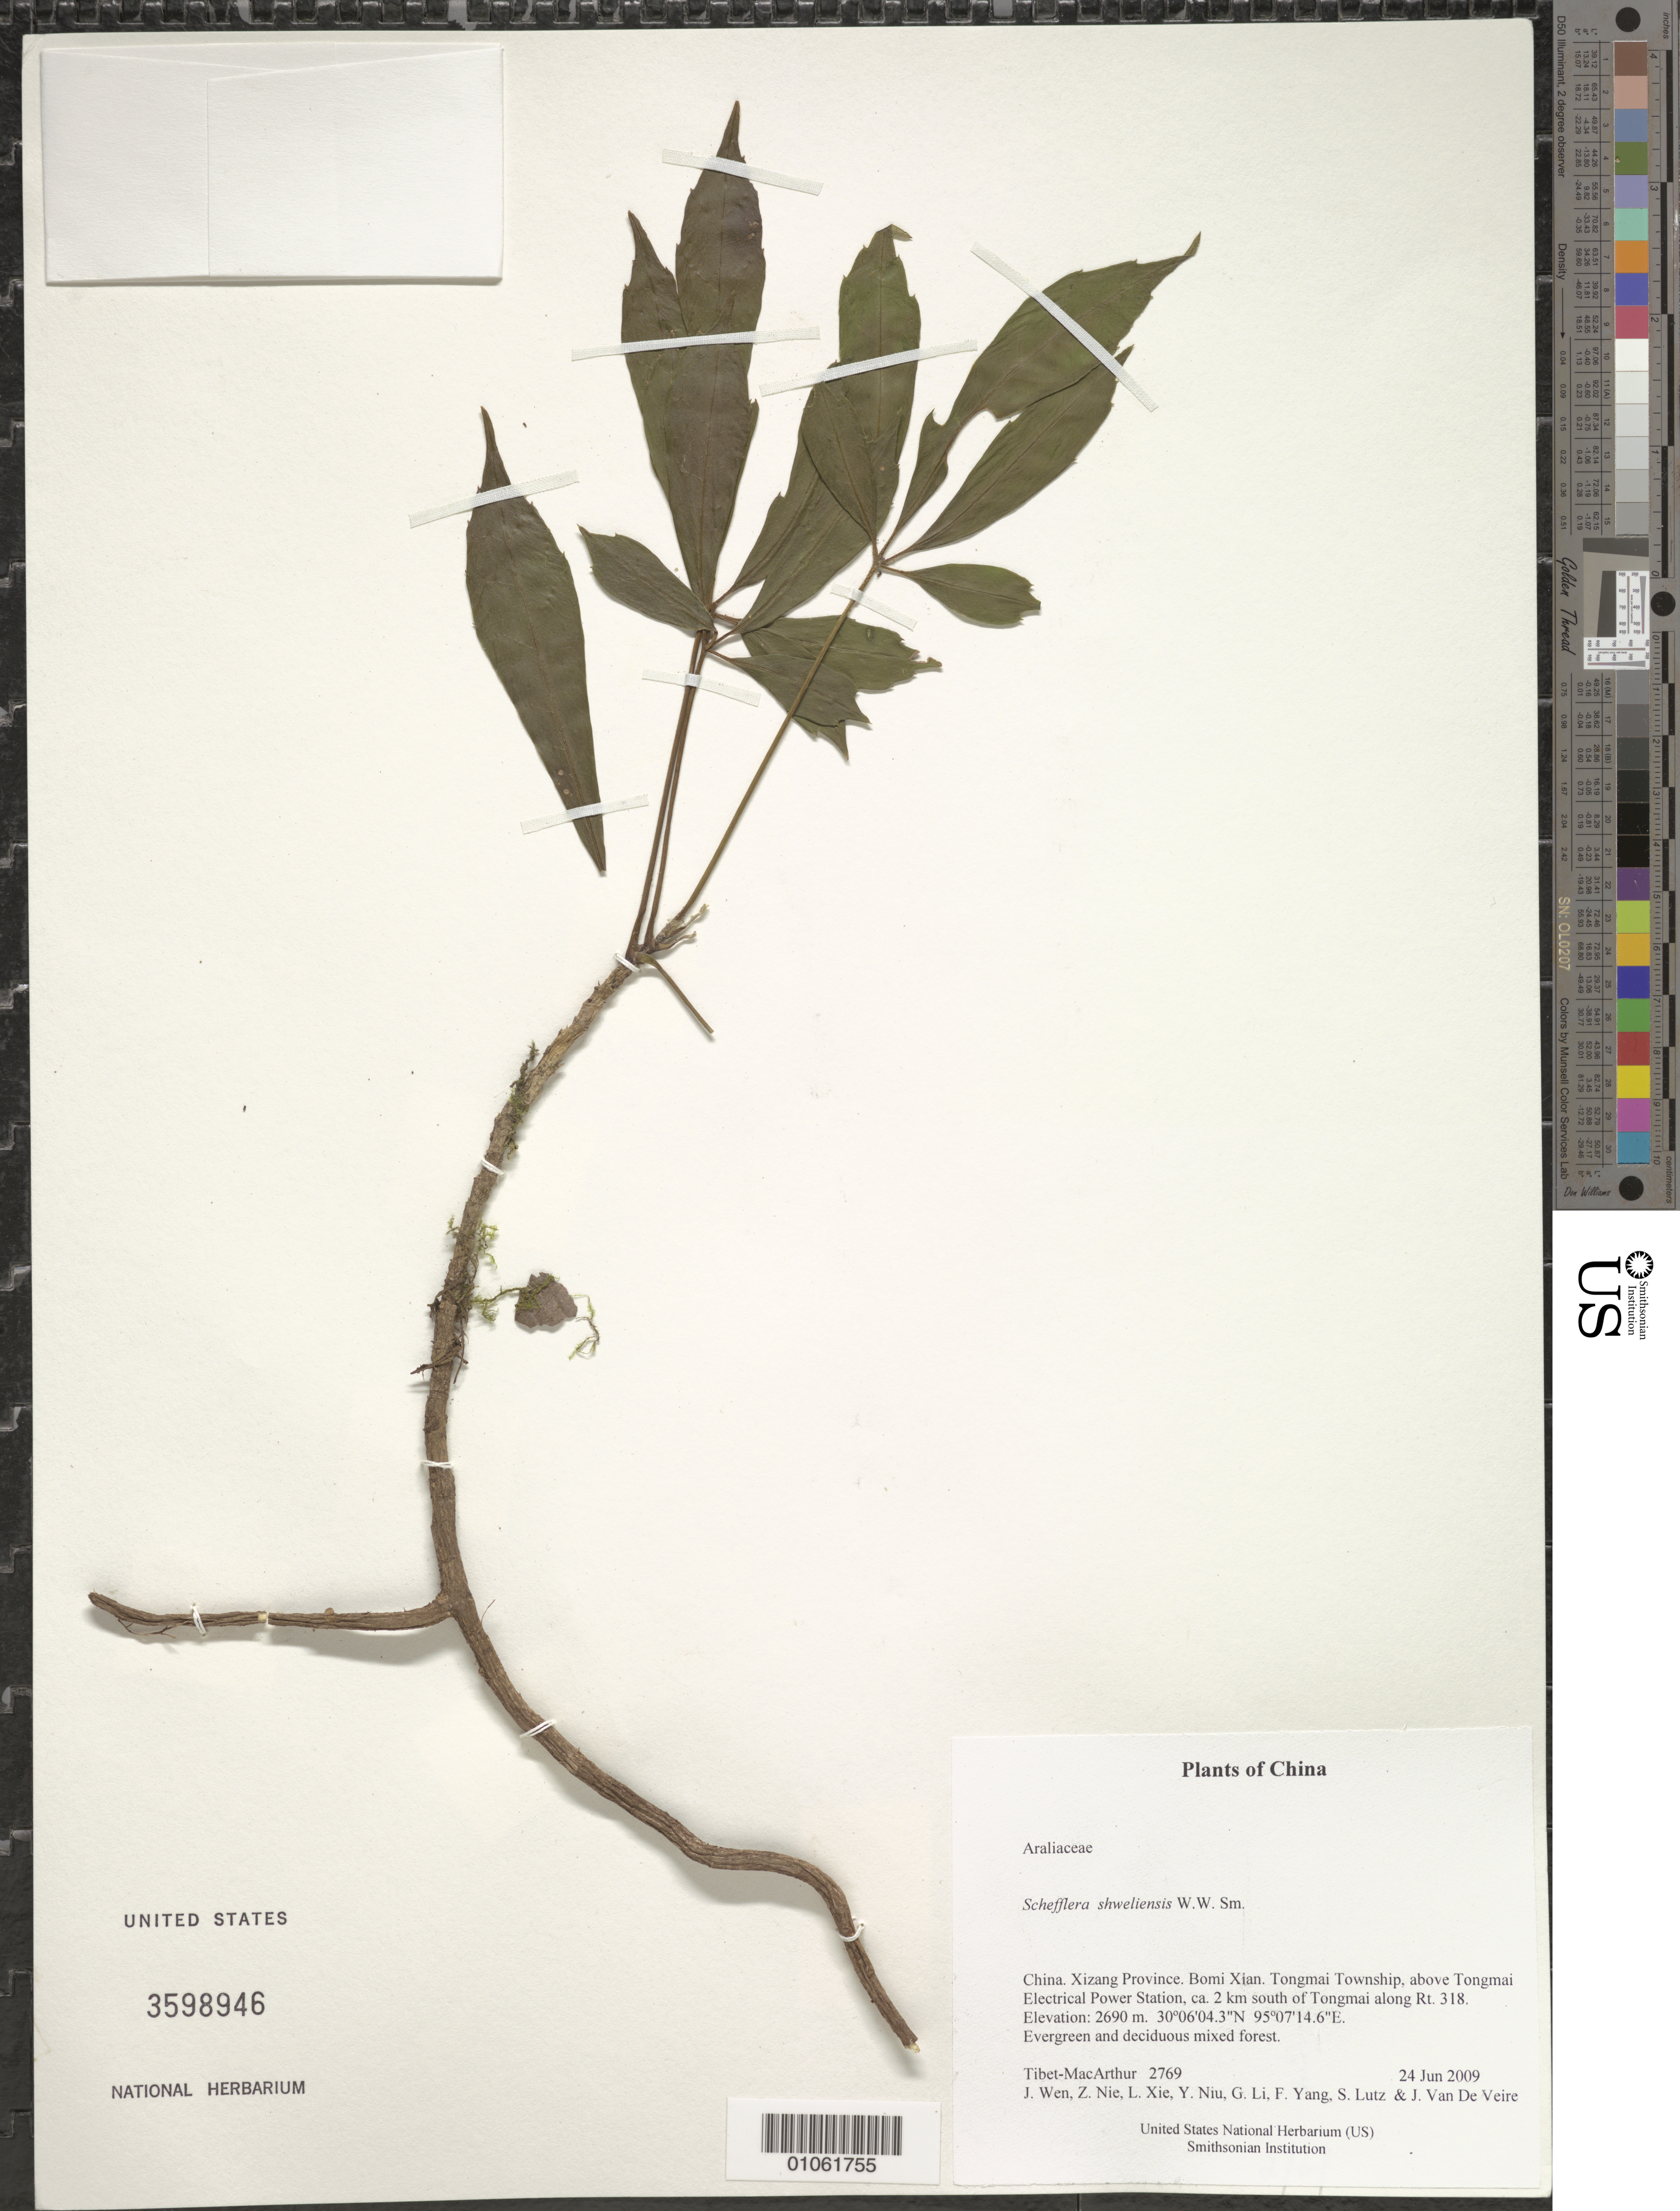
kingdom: Plantae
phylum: Tracheophyta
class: Magnoliopsida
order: Apiales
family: Araliaceae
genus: Schefflera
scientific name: Schefflera shweliensis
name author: W.W. Sm.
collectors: Tibet-MacArthur, J. Wen, Z. Nie, L. Xie, Y. Niu, G. Li, F. Yang, S. Lutz & J. Van De Veire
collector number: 2769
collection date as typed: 24 Jun 2009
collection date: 2009-06-24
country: China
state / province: Xizang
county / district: Bomi Xian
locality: Tongmai Township, above Tongmai Electrical Power Station, ca. 2 km south of Tongmai along Rt. 318.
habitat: Evergreen and deciduous mixed forest.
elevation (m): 2690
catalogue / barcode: US 3598946